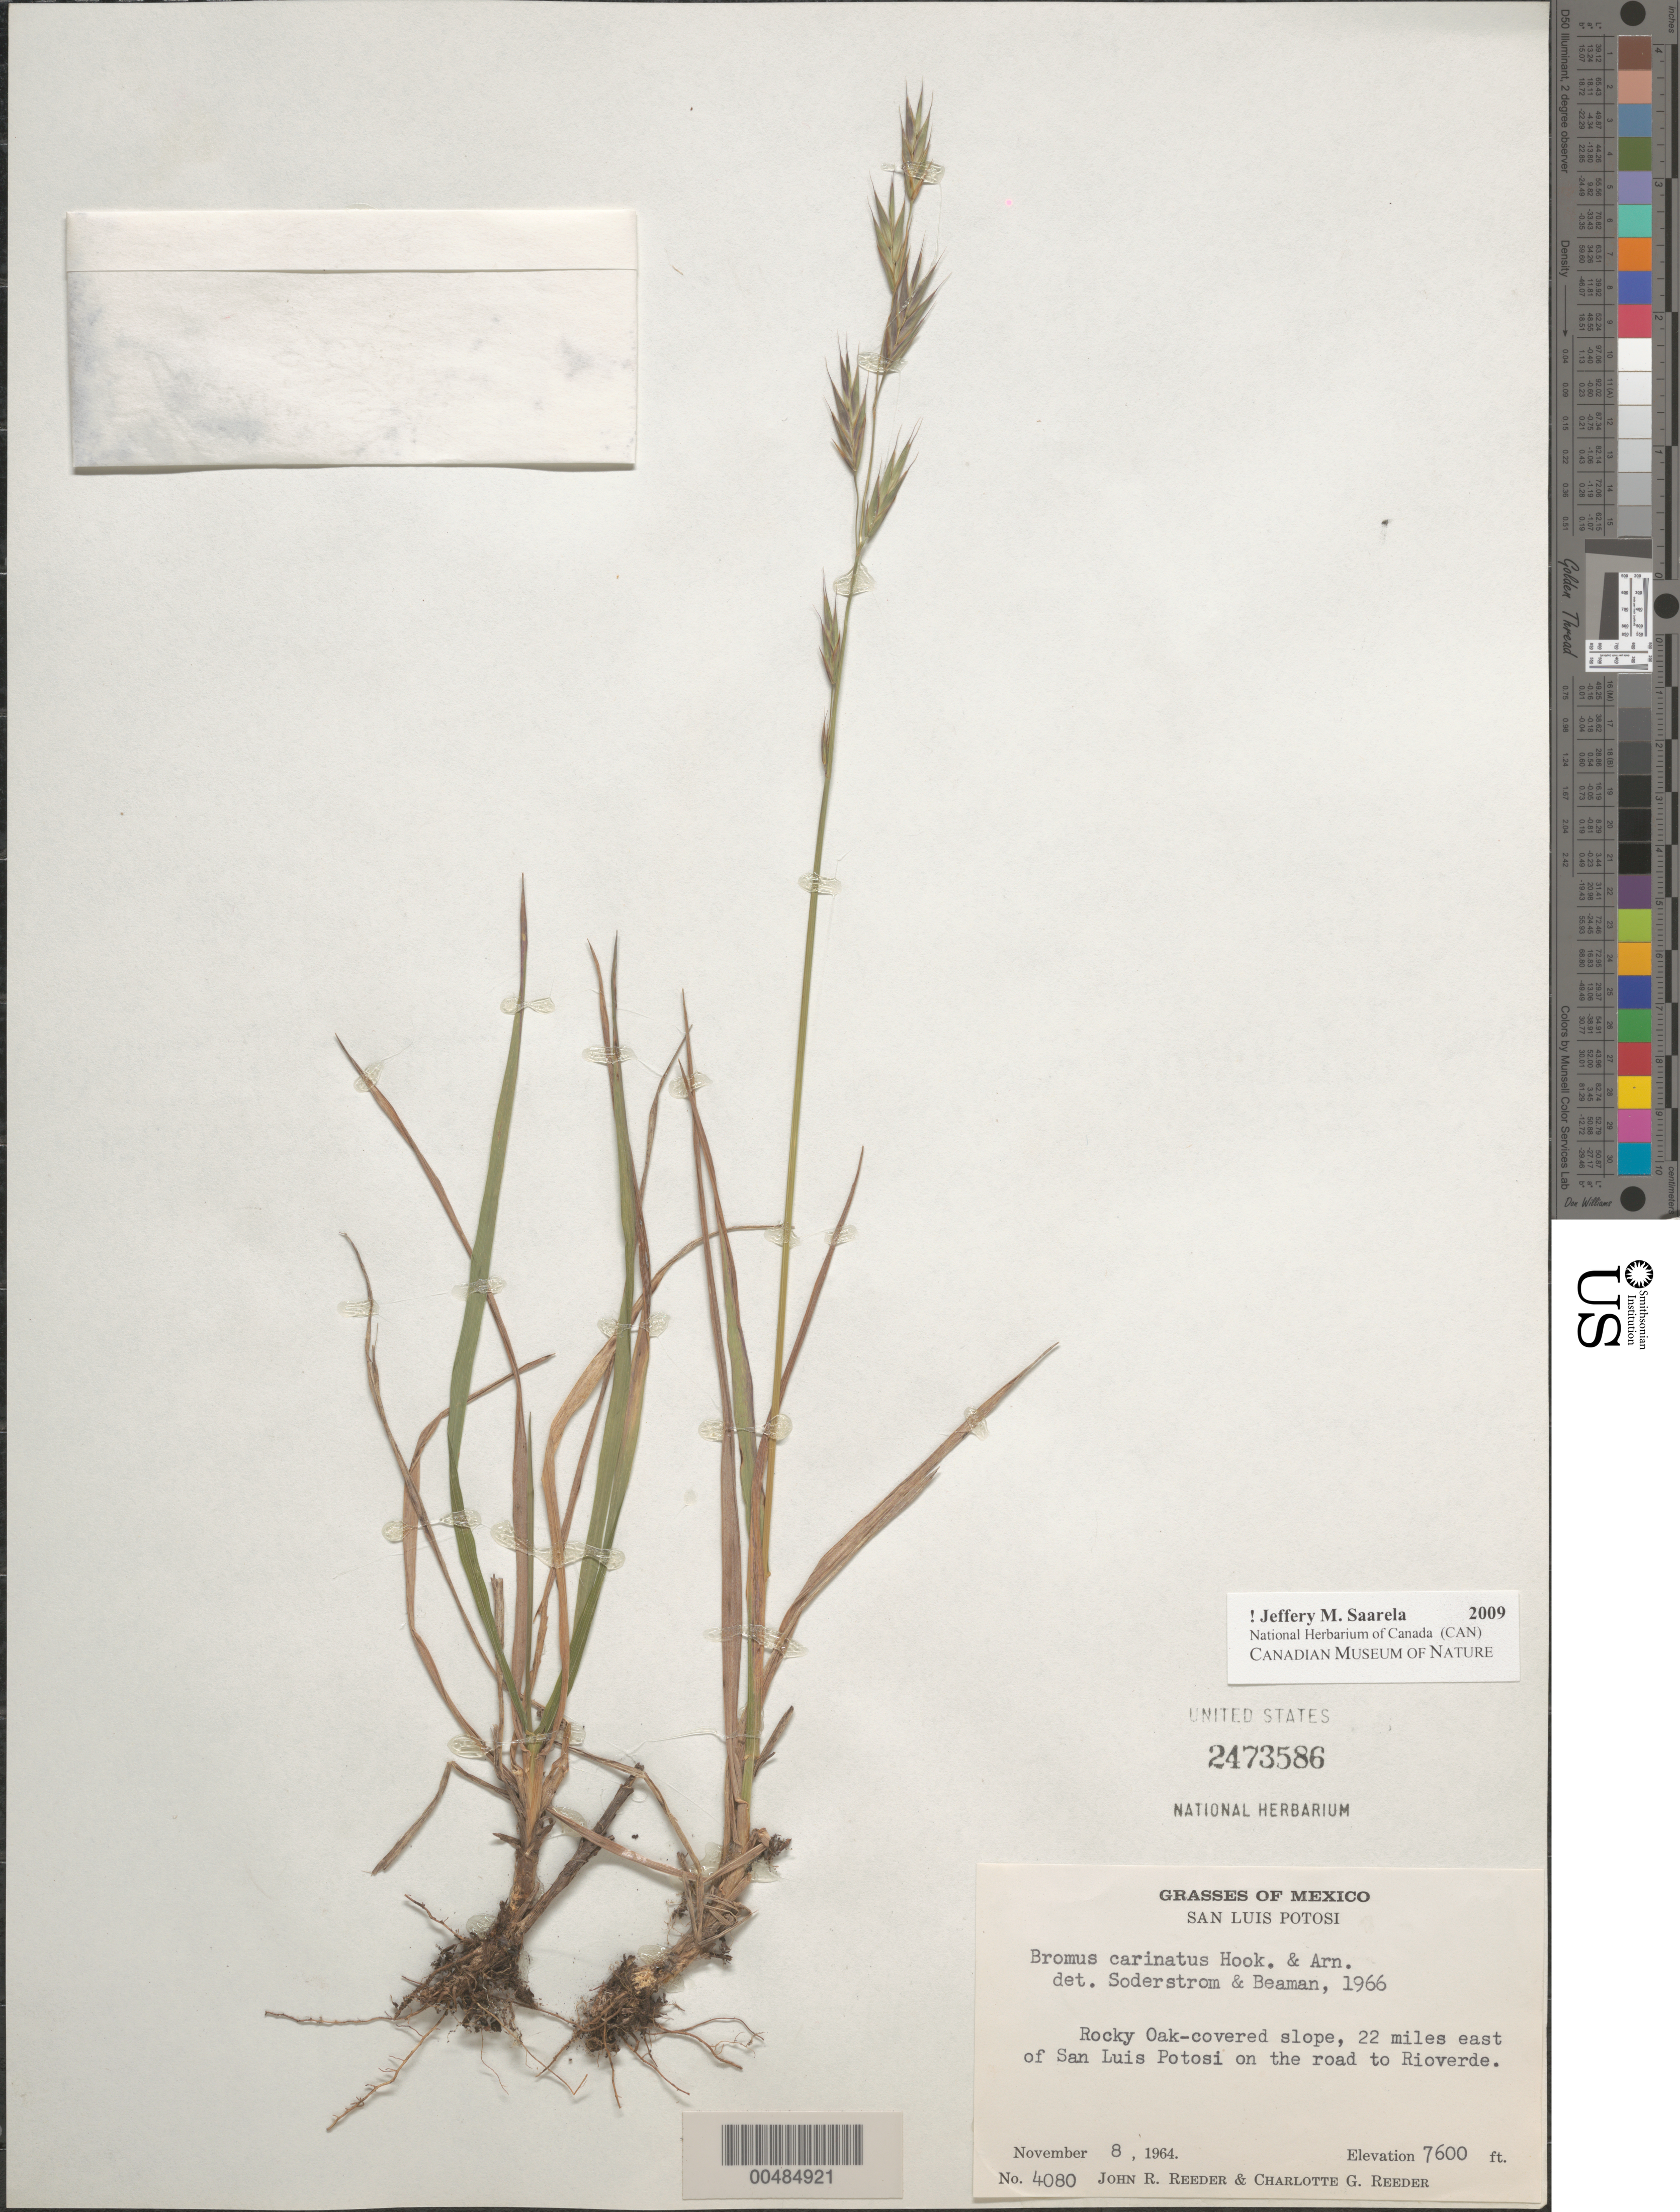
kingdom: Plantae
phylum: Tracheophyta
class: Liliopsida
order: Poales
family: Poaceae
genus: Bromus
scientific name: Bromus carinatus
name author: Hook. & Arn.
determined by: Soderstrom, T. R.; Beaman, J. H.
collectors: J. R. Reeder & C. G. Reeder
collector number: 4080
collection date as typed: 8 Nov 1964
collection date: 1964-11-08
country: Mexico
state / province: San Luis Potosi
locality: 22 mi E of San Luis Potosi on the road to Rioverde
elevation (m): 2316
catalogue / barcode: US 2473586